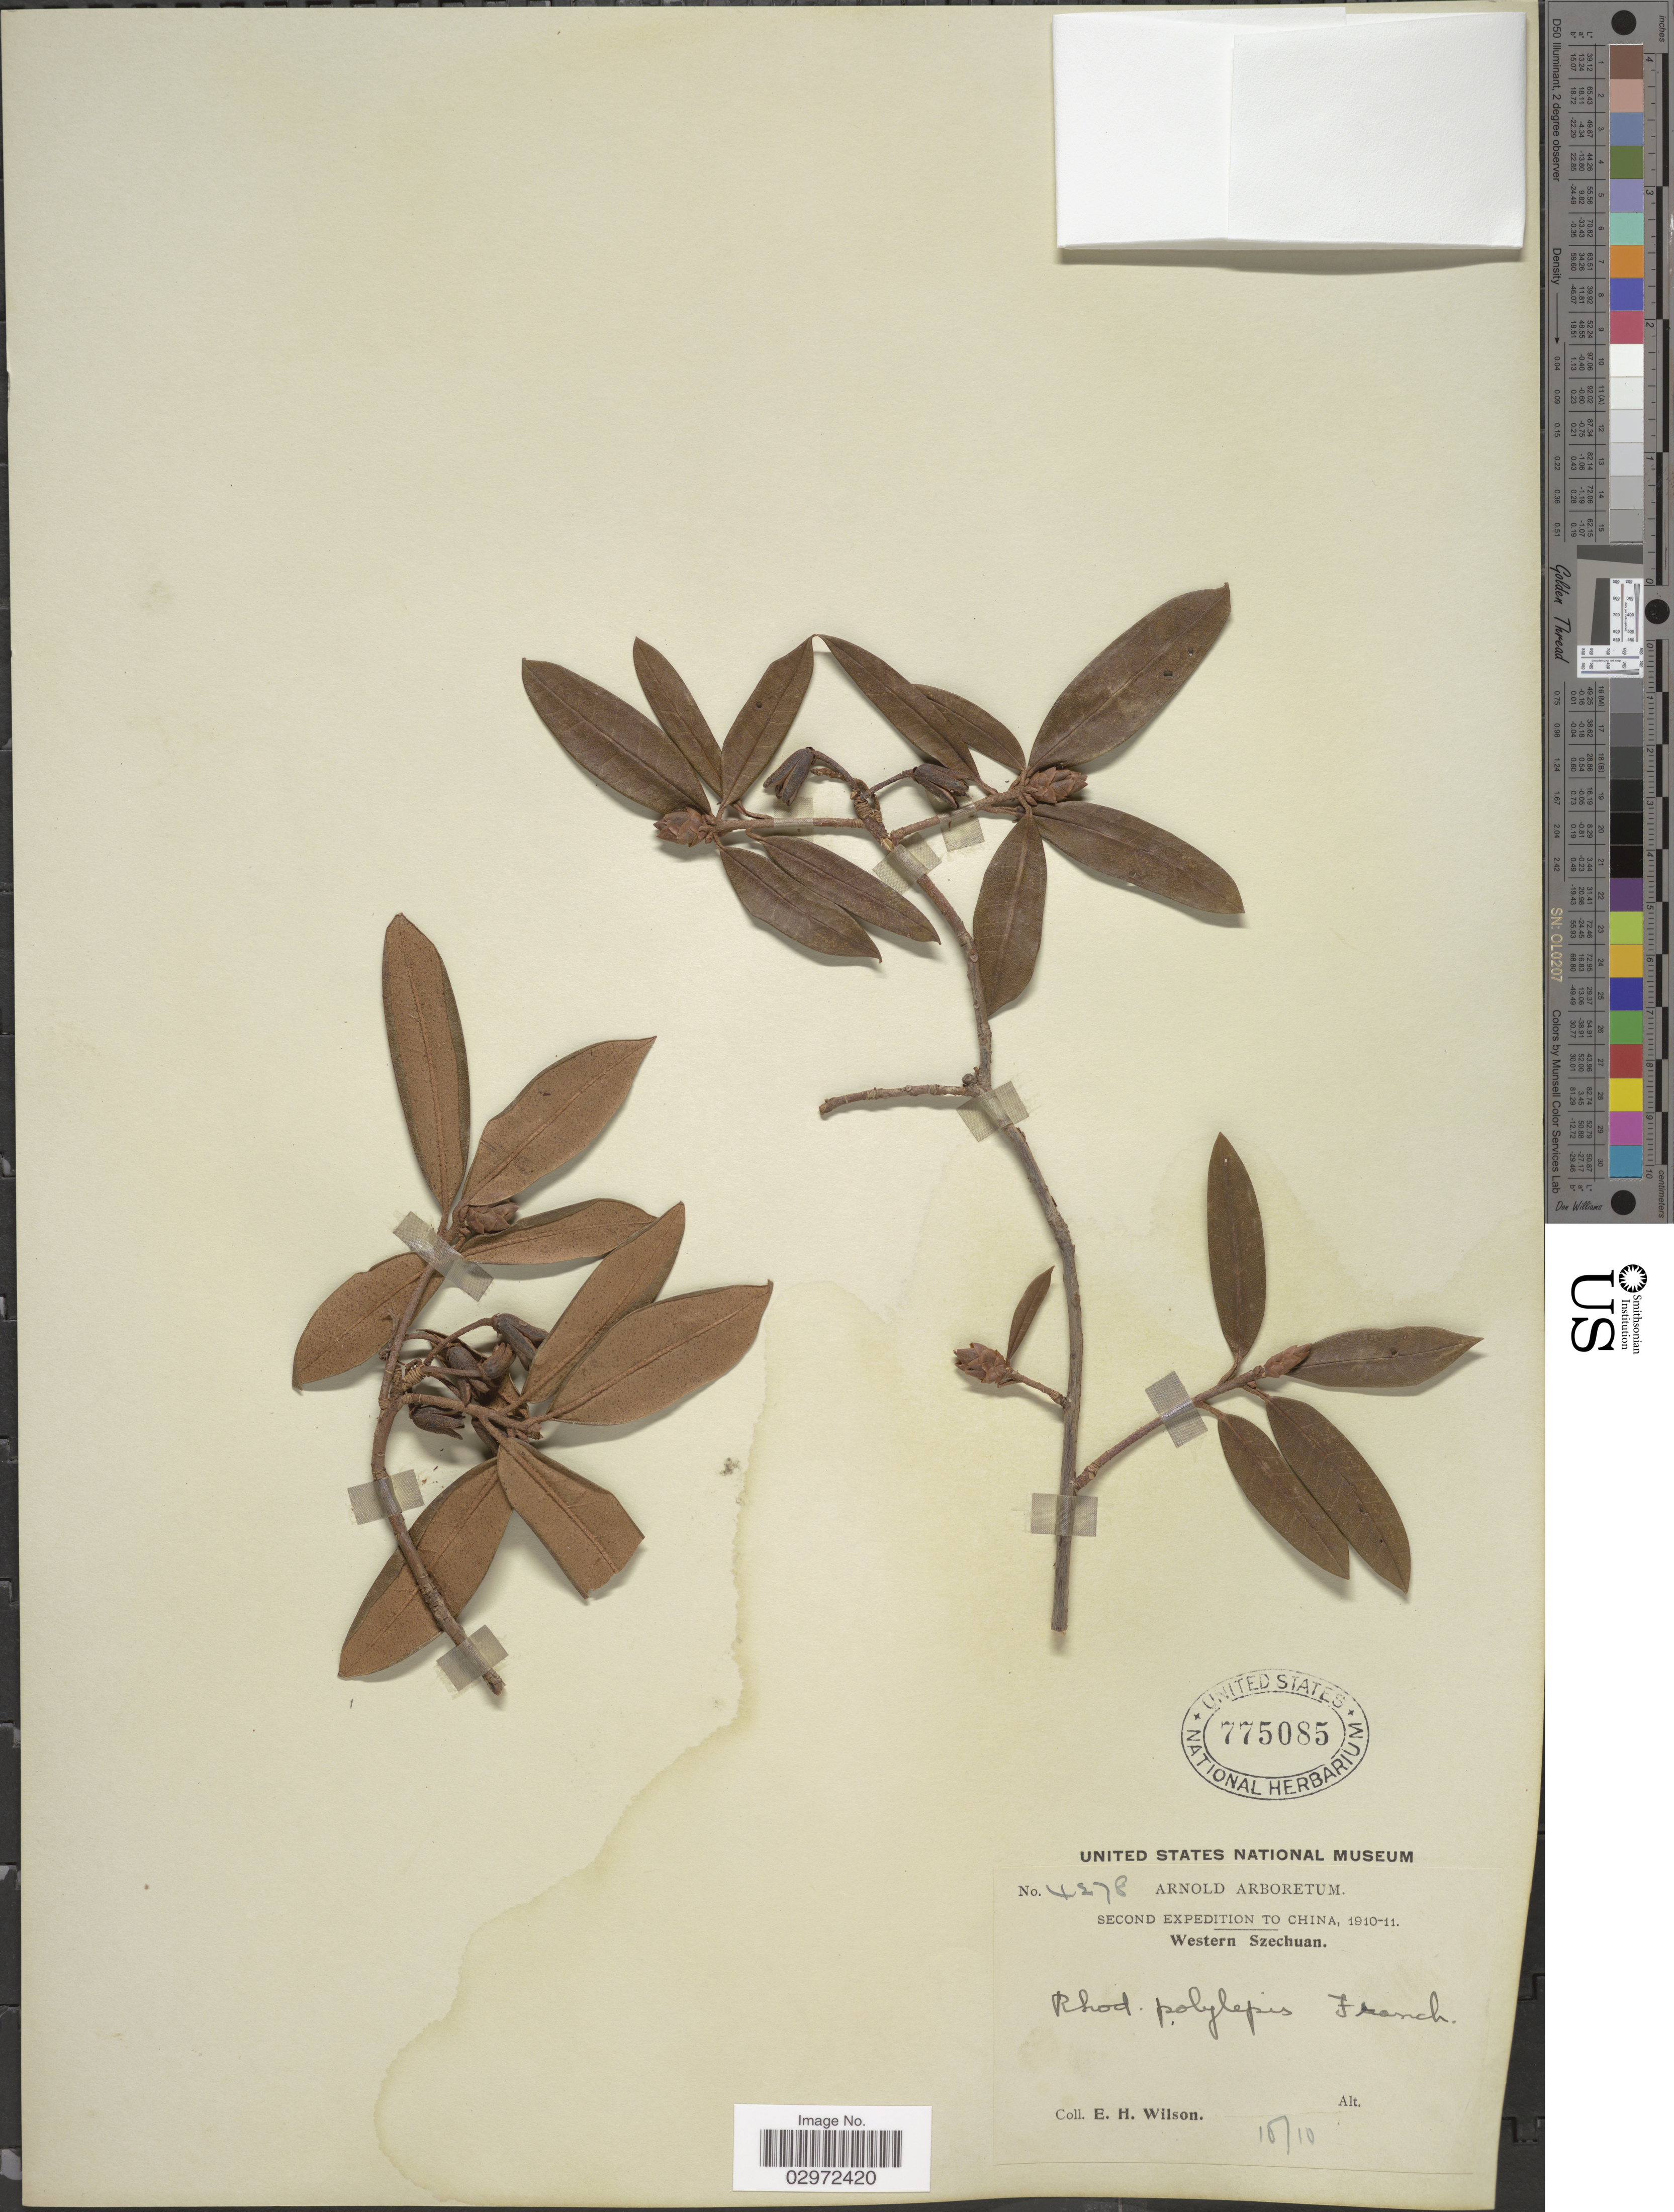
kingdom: Plantae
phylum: Tracheophyta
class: Magnoliopsida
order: Ericales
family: Ericaceae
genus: Rhododendron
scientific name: Rhododendron polylepis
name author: Franch.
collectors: E. Wilson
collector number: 4278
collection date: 1910-10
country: China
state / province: Sichuan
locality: Western Szechuan.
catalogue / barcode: US 775085